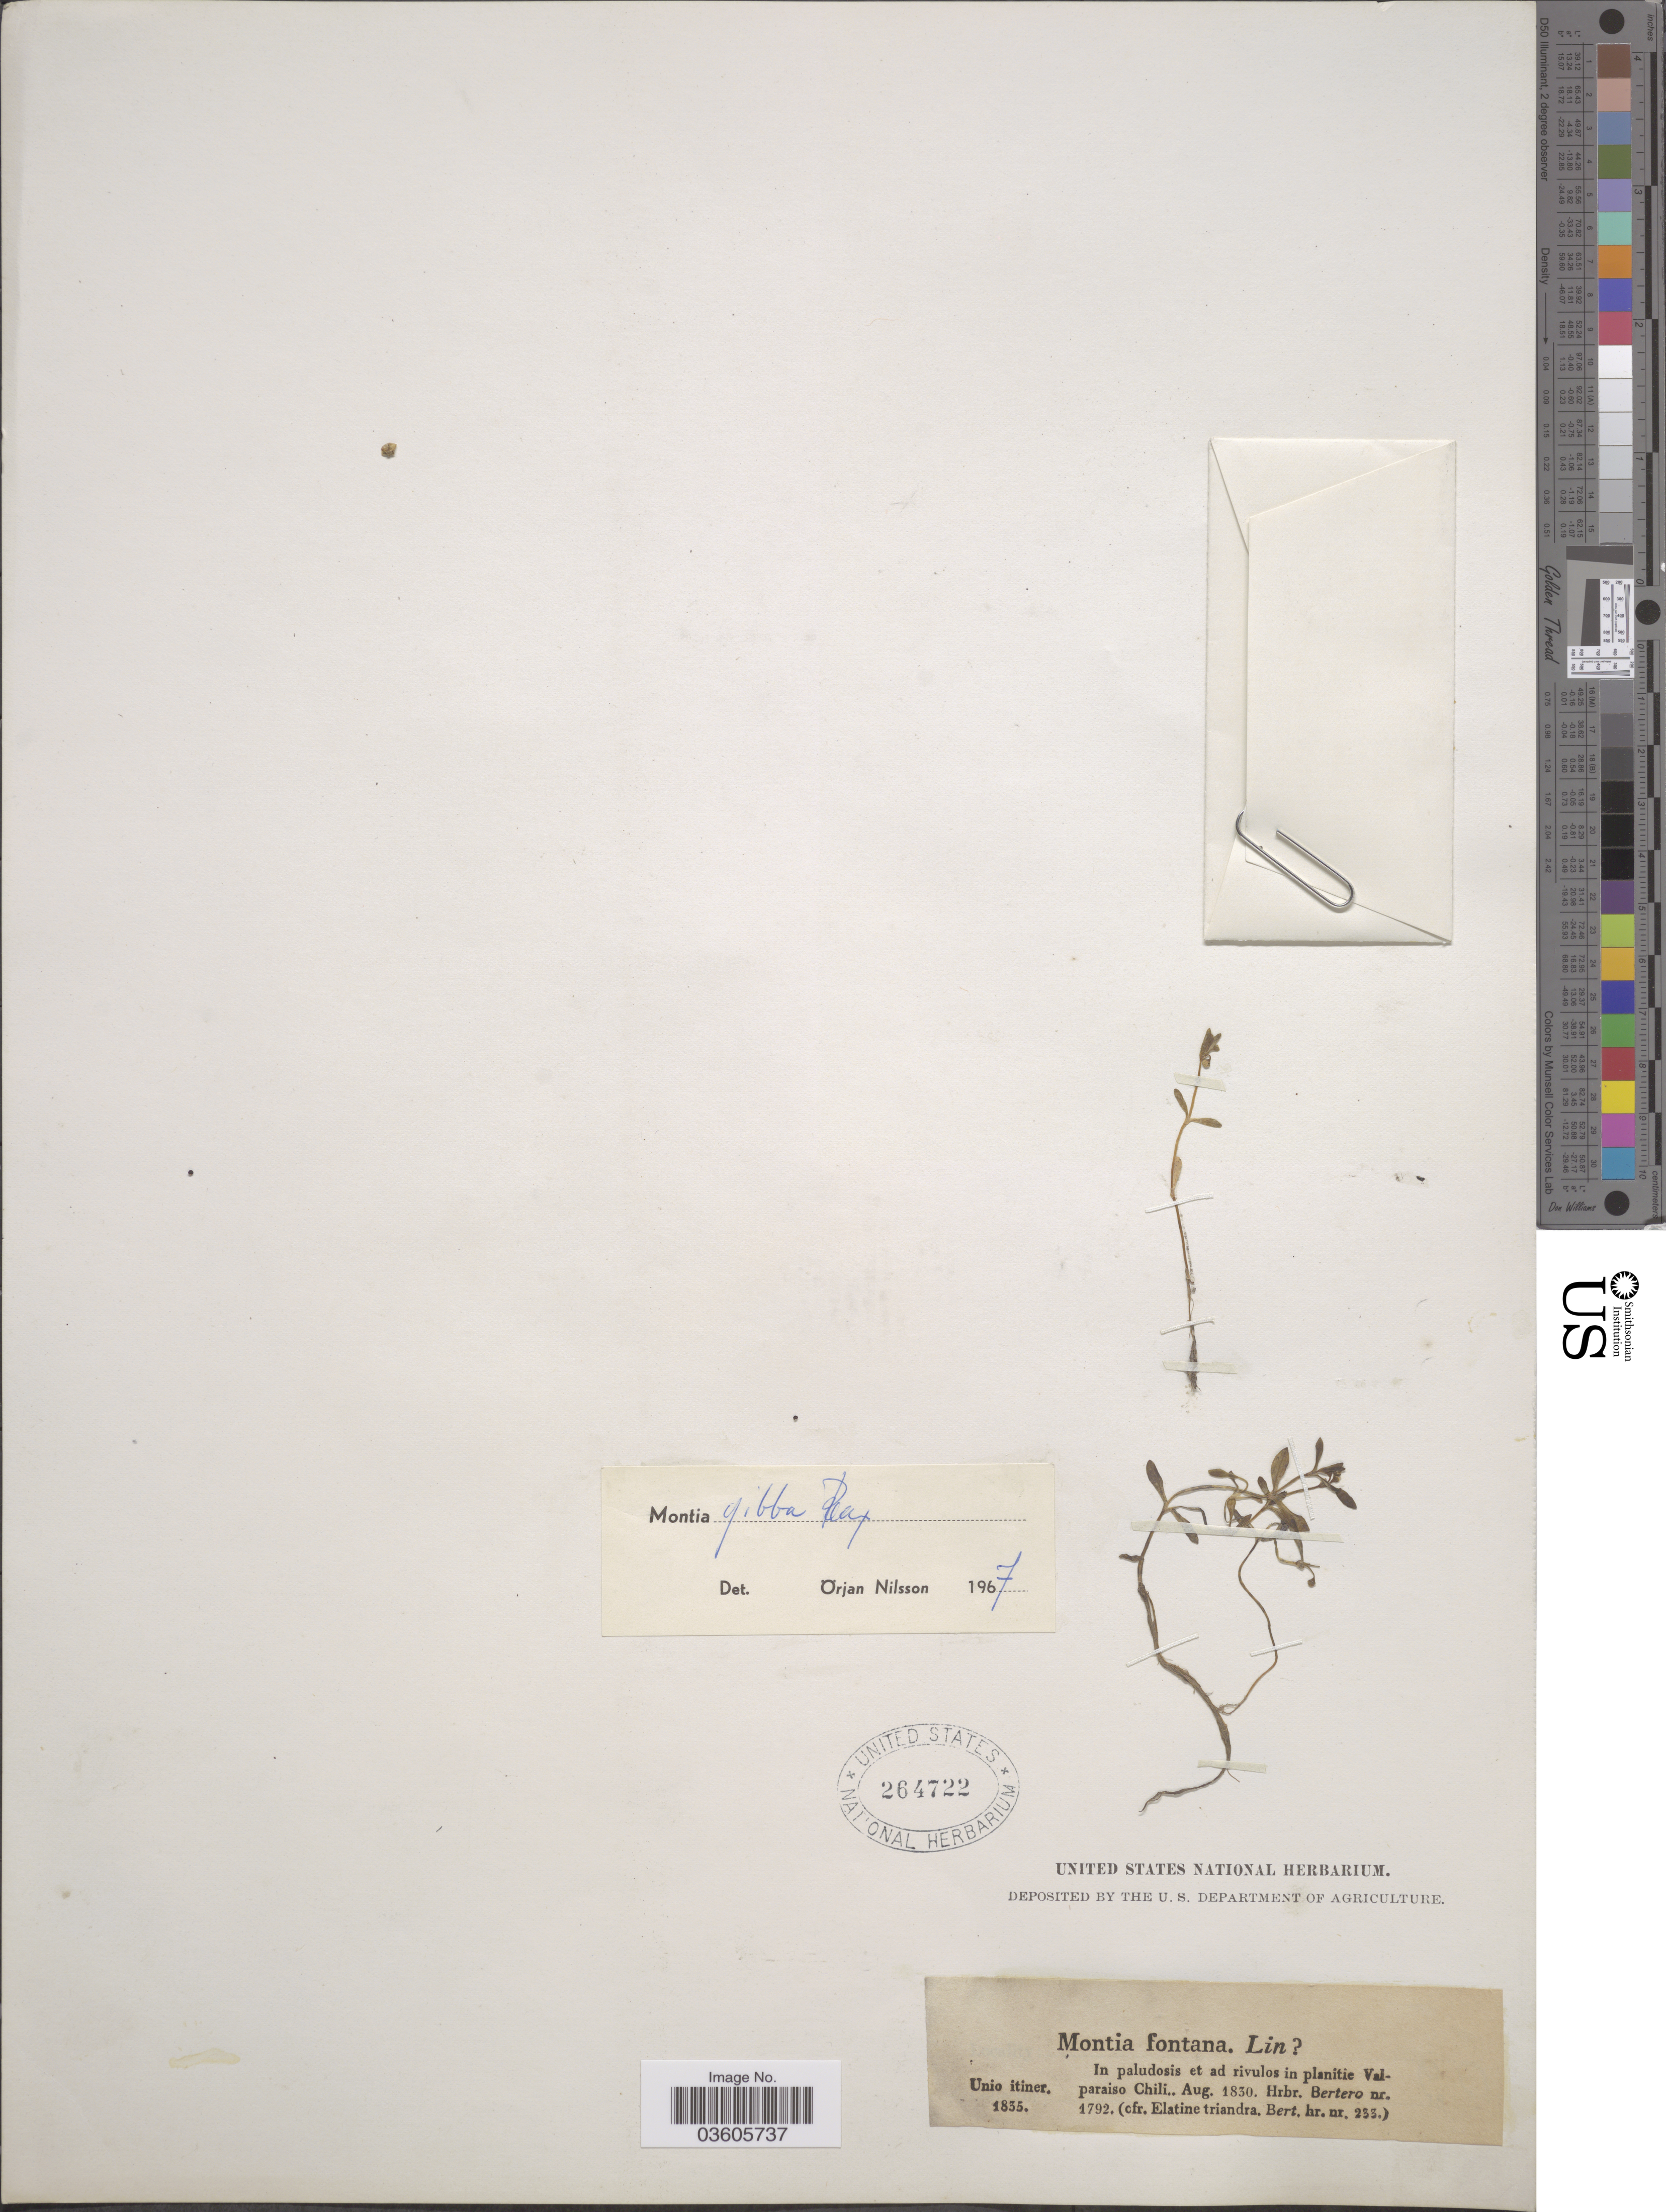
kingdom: Plantae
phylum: Tracheophyta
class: Magnoliopsida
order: Caryophyllales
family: Montiaceae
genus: Montia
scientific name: Montia gibba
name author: Griseb.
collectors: ex herb. Bertero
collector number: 1792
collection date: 1830-08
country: Chile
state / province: Valparaíso (V)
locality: In paludosis et ad rivulos in planitie Valparaiso.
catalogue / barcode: US 264722